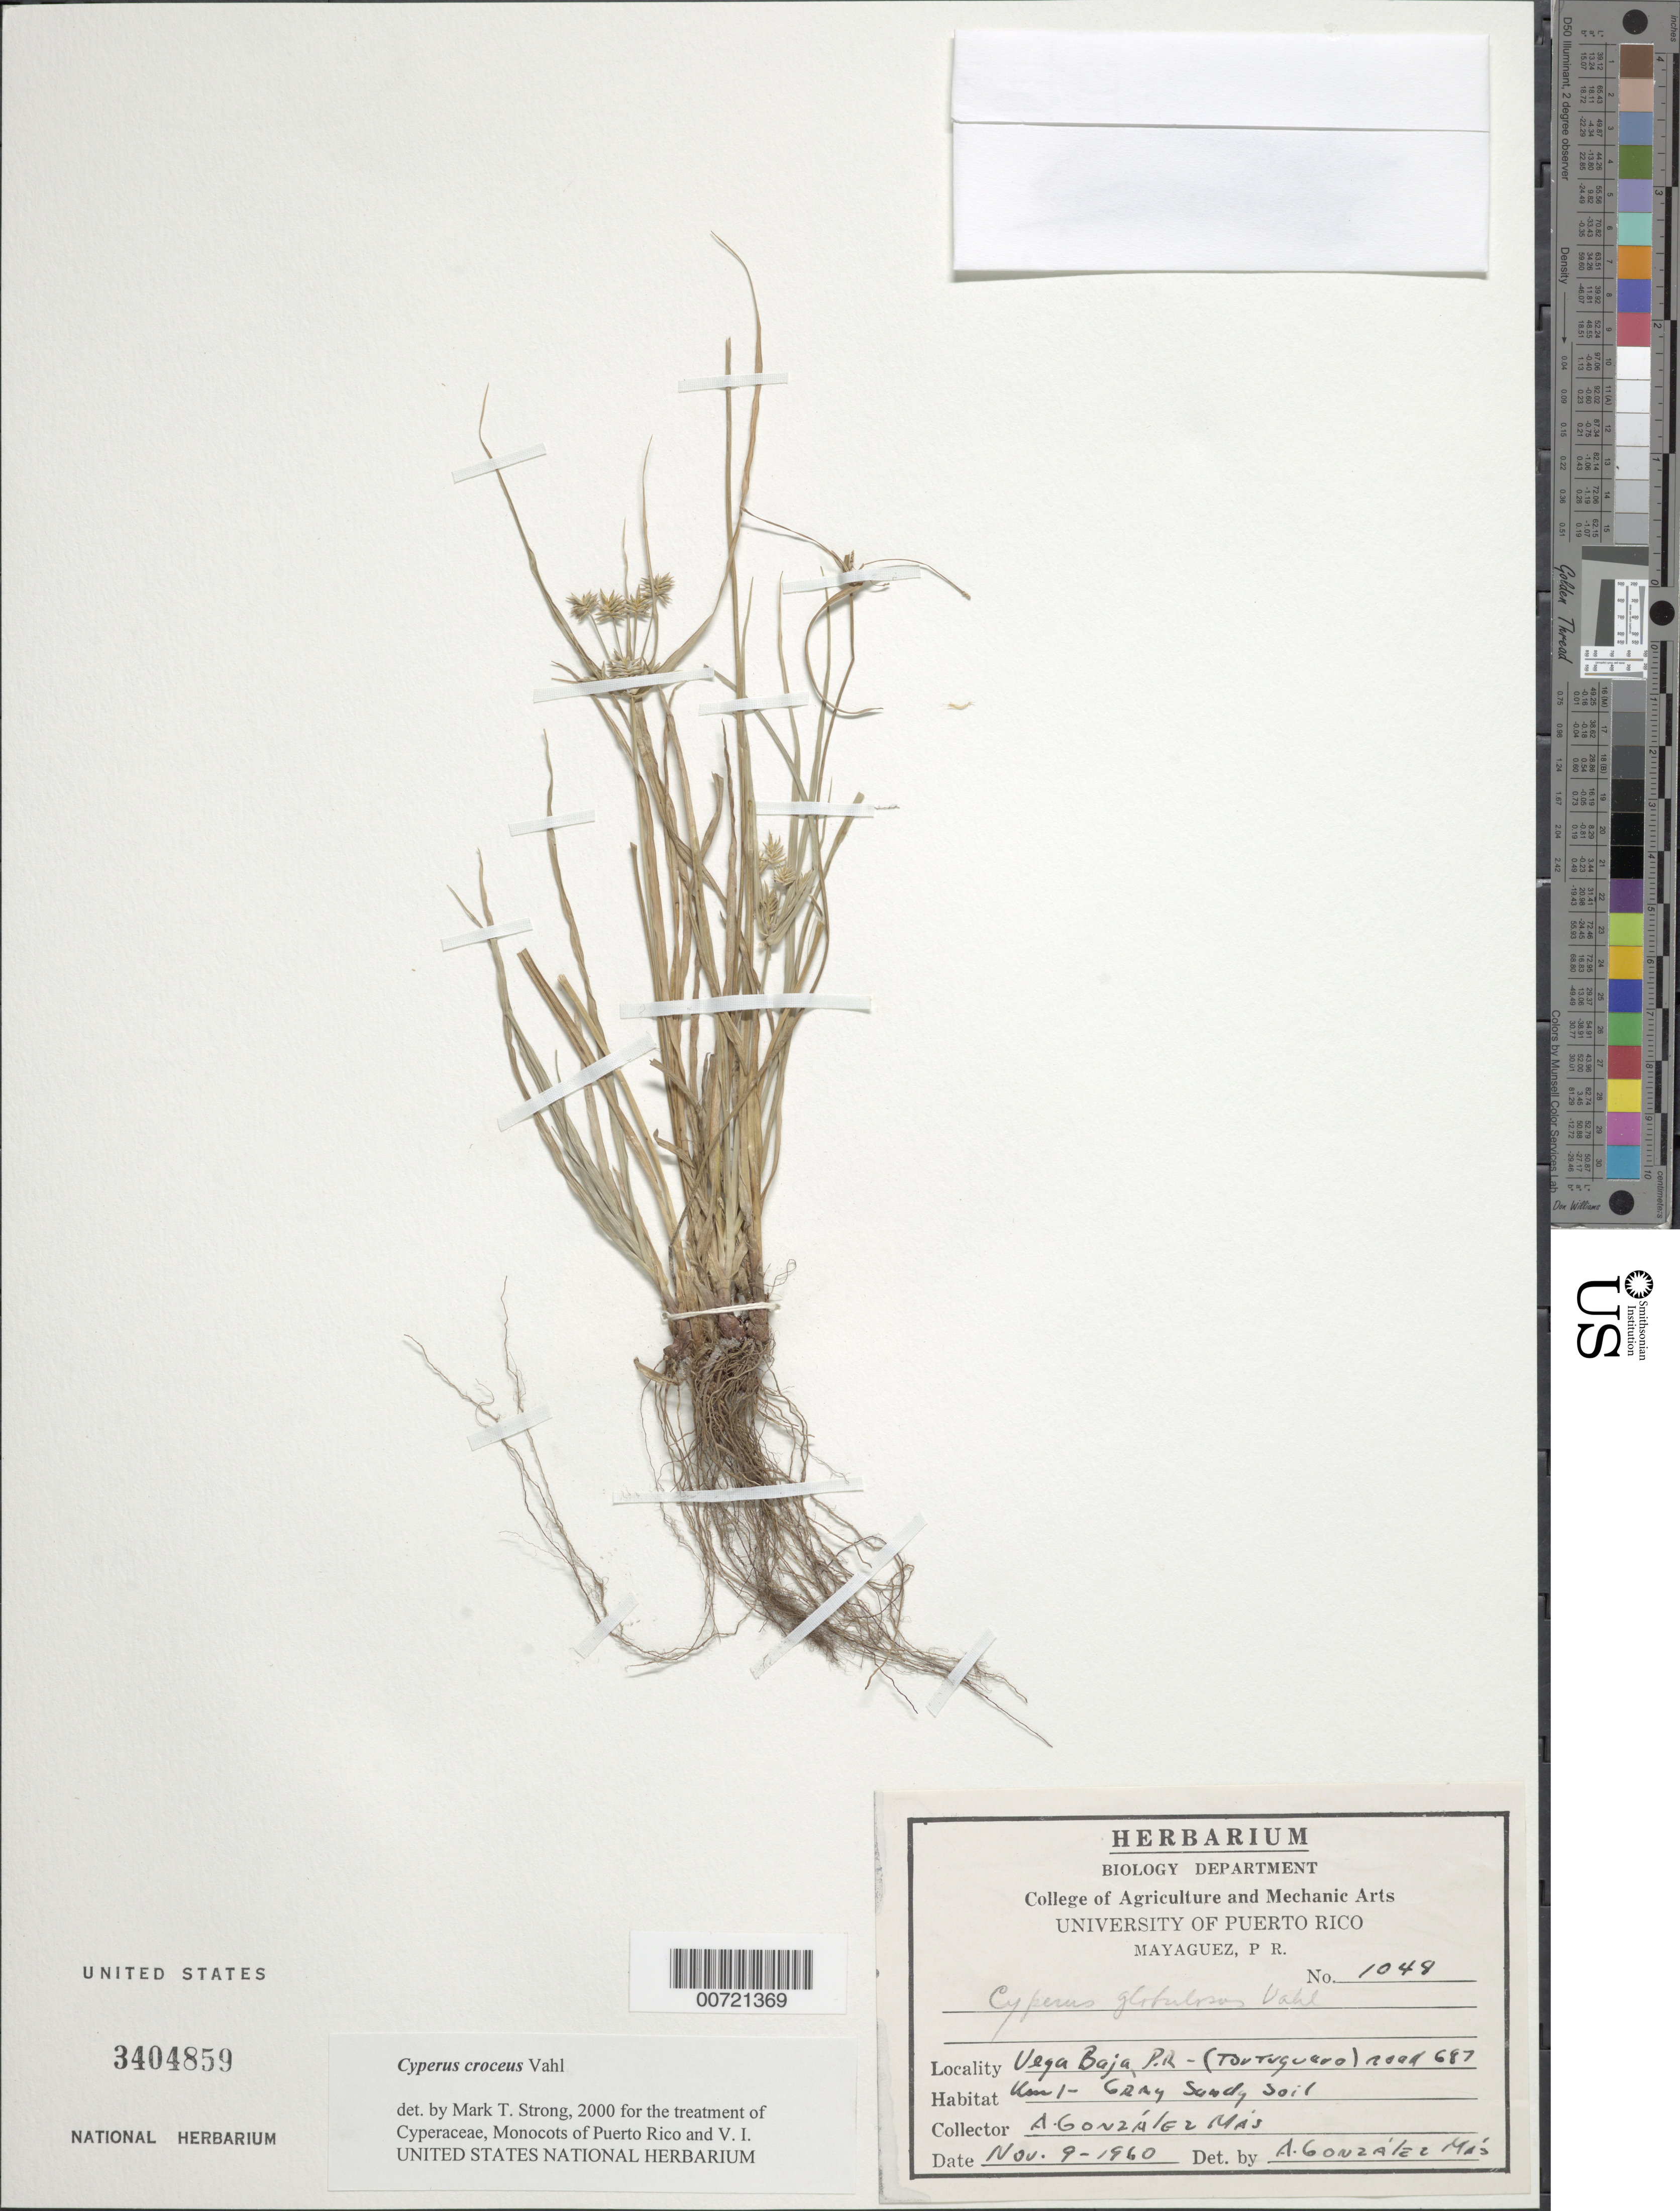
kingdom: Plantae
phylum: Tracheophyta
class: Liliopsida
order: Poales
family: Cyperaceae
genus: Cyperus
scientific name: Cyperus croceus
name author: Vahl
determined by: Strong, M. T., (US), Smithsonian Institution - National Museum of Natural History (UNITED STATES)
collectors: A. González Más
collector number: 1048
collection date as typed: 09 Nov 1960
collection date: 1960-11-09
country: Puerto Rico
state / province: Manatí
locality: Vega Baja: Tortuguero, Rd. 687, km 1.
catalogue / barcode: US 3404859